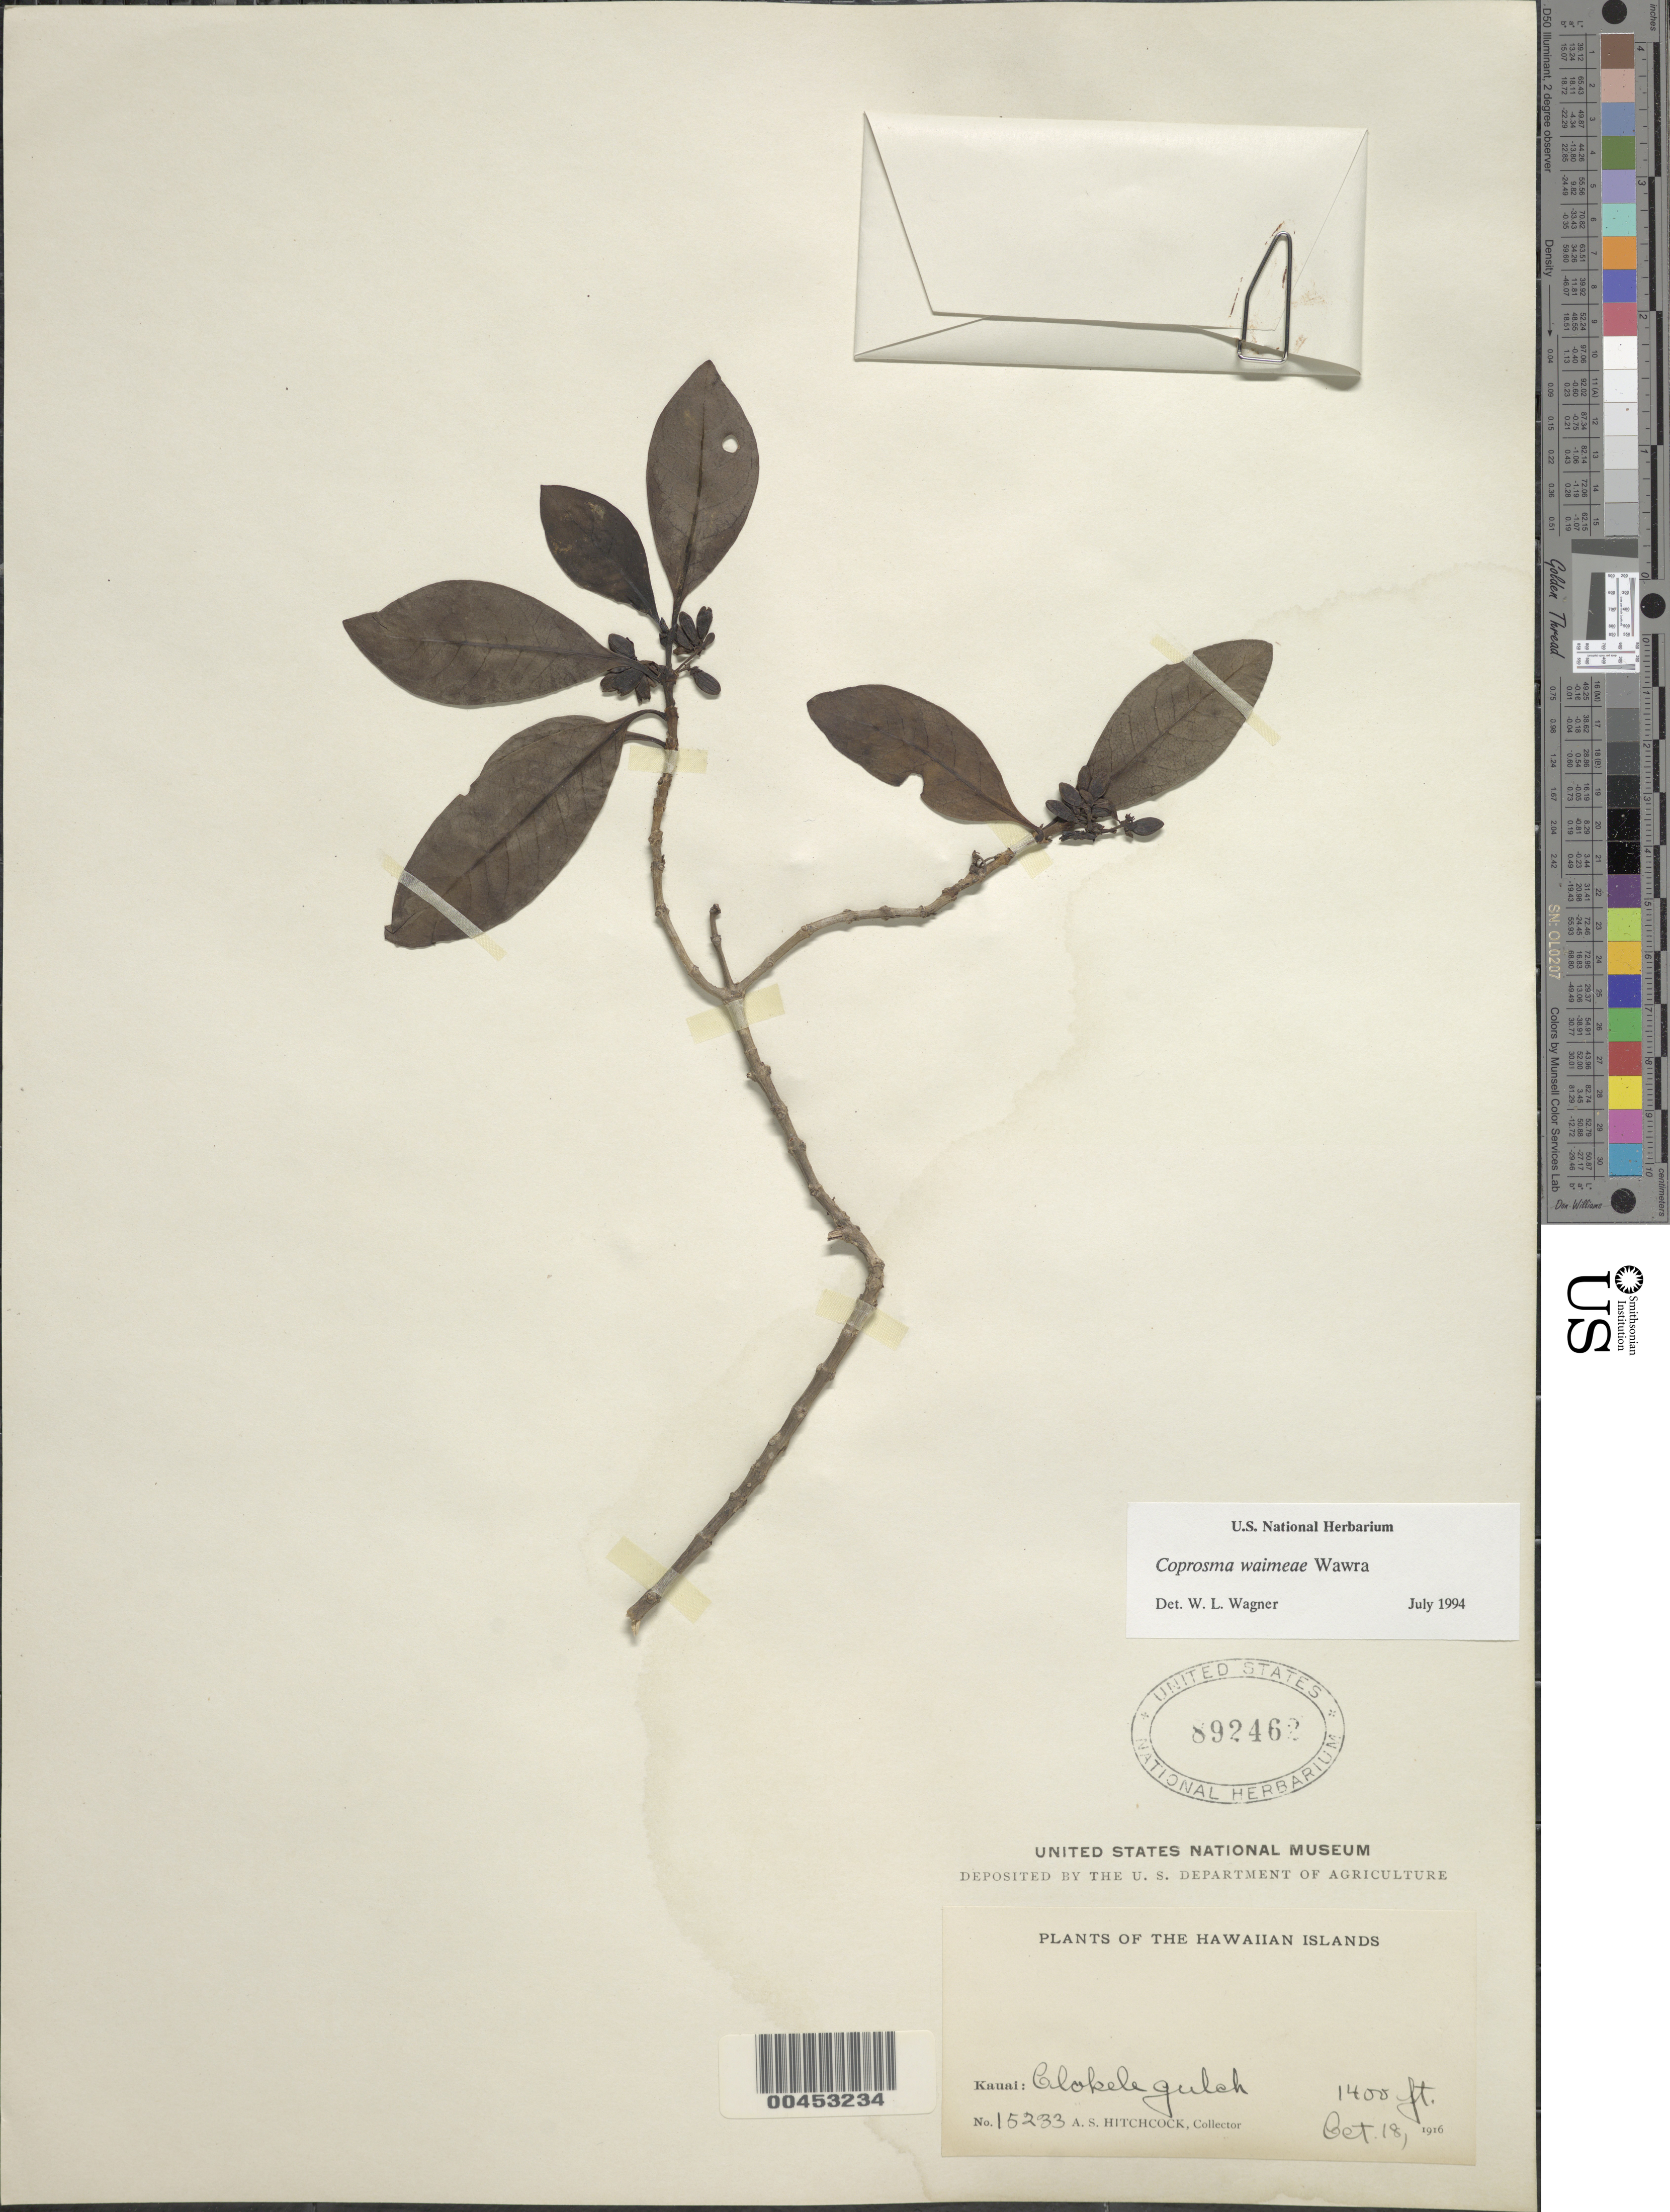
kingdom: Plantae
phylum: Tracheophyta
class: Magnoliopsida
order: Gentianales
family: Rubiaceae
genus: Coprosma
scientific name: Coprosma waimeae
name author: Wawra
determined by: Wagner, W. L., (BOT), Smithsonian Institution - National Museum of Natural History (UNITED STATES)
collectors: A. S. Hitchcock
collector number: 15233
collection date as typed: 18 Oct 1916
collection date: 1916-10-18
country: United States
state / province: Hawaii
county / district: Kauai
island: Kaua'i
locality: Olokele Gulch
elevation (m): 427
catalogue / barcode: US 892462